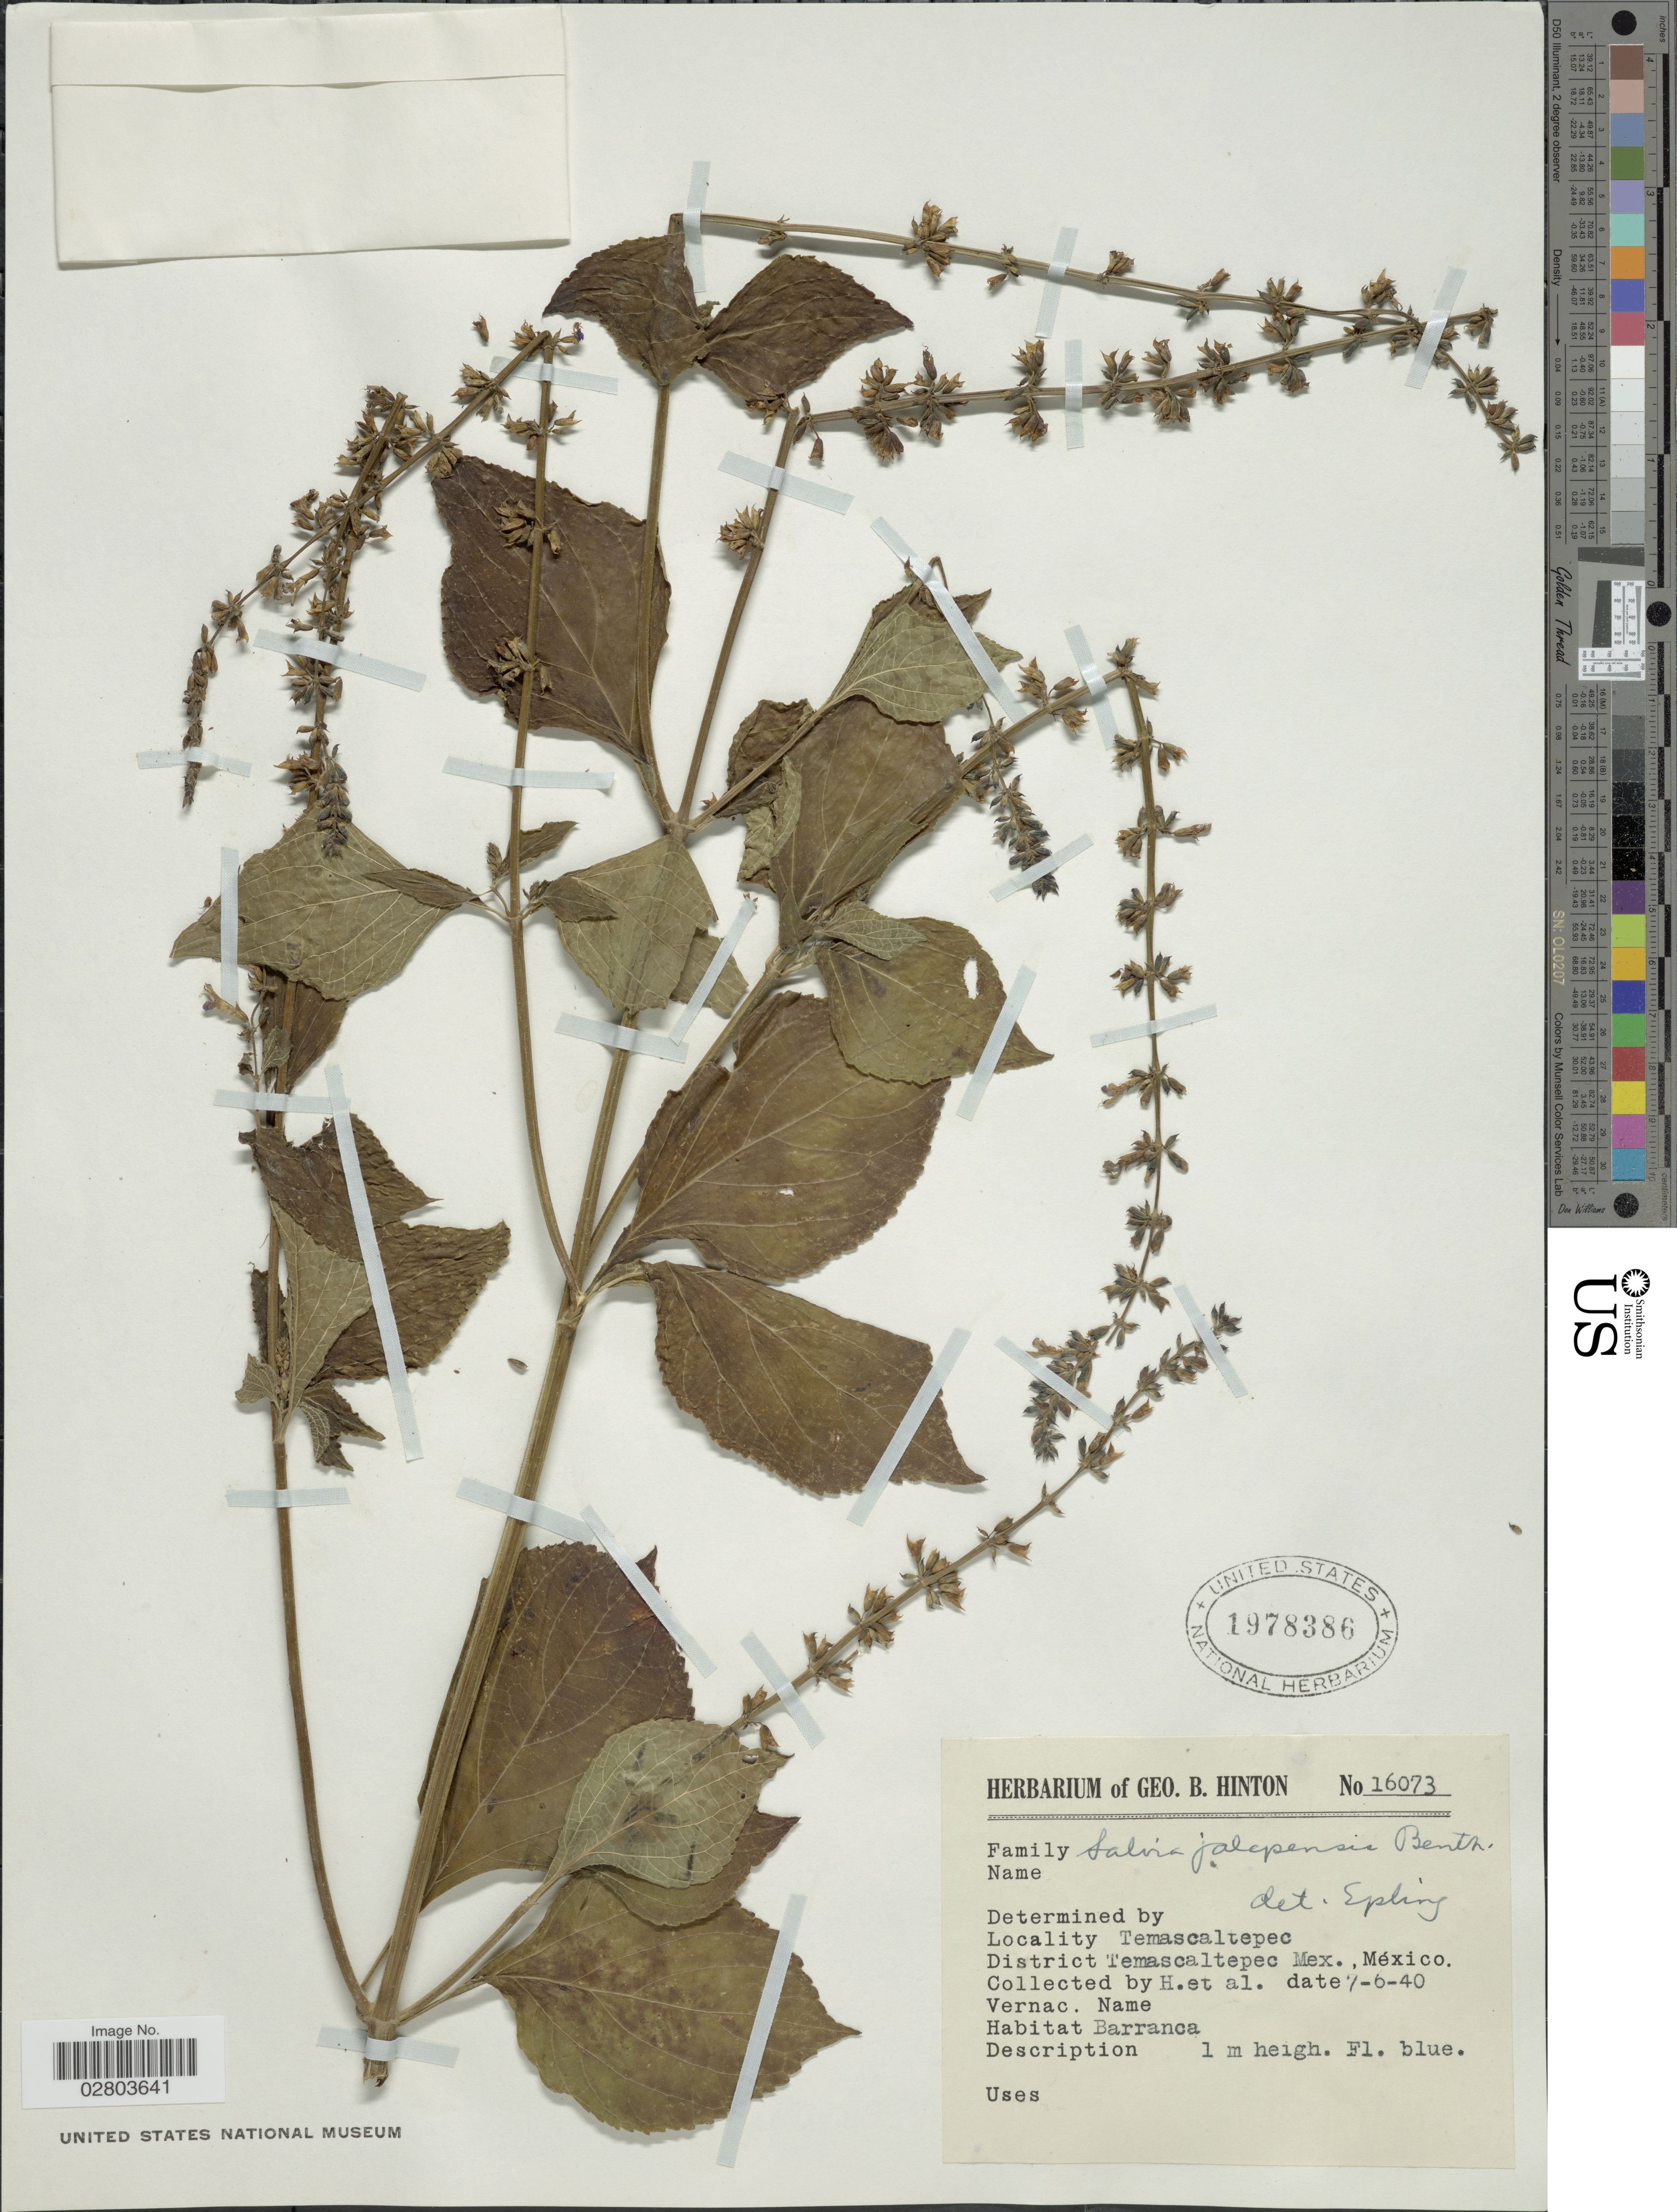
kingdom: Plantae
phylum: Tracheophyta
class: Magnoliopsida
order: Lamiales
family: Lamiaceae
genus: Salvia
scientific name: Salvia xalapensis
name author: Benth.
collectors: G. B. Hinton & et al.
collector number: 16073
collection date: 1940-06-07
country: Mexico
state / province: México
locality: Temascaltepec. District Temascaltepec Mex.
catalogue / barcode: US 1978386